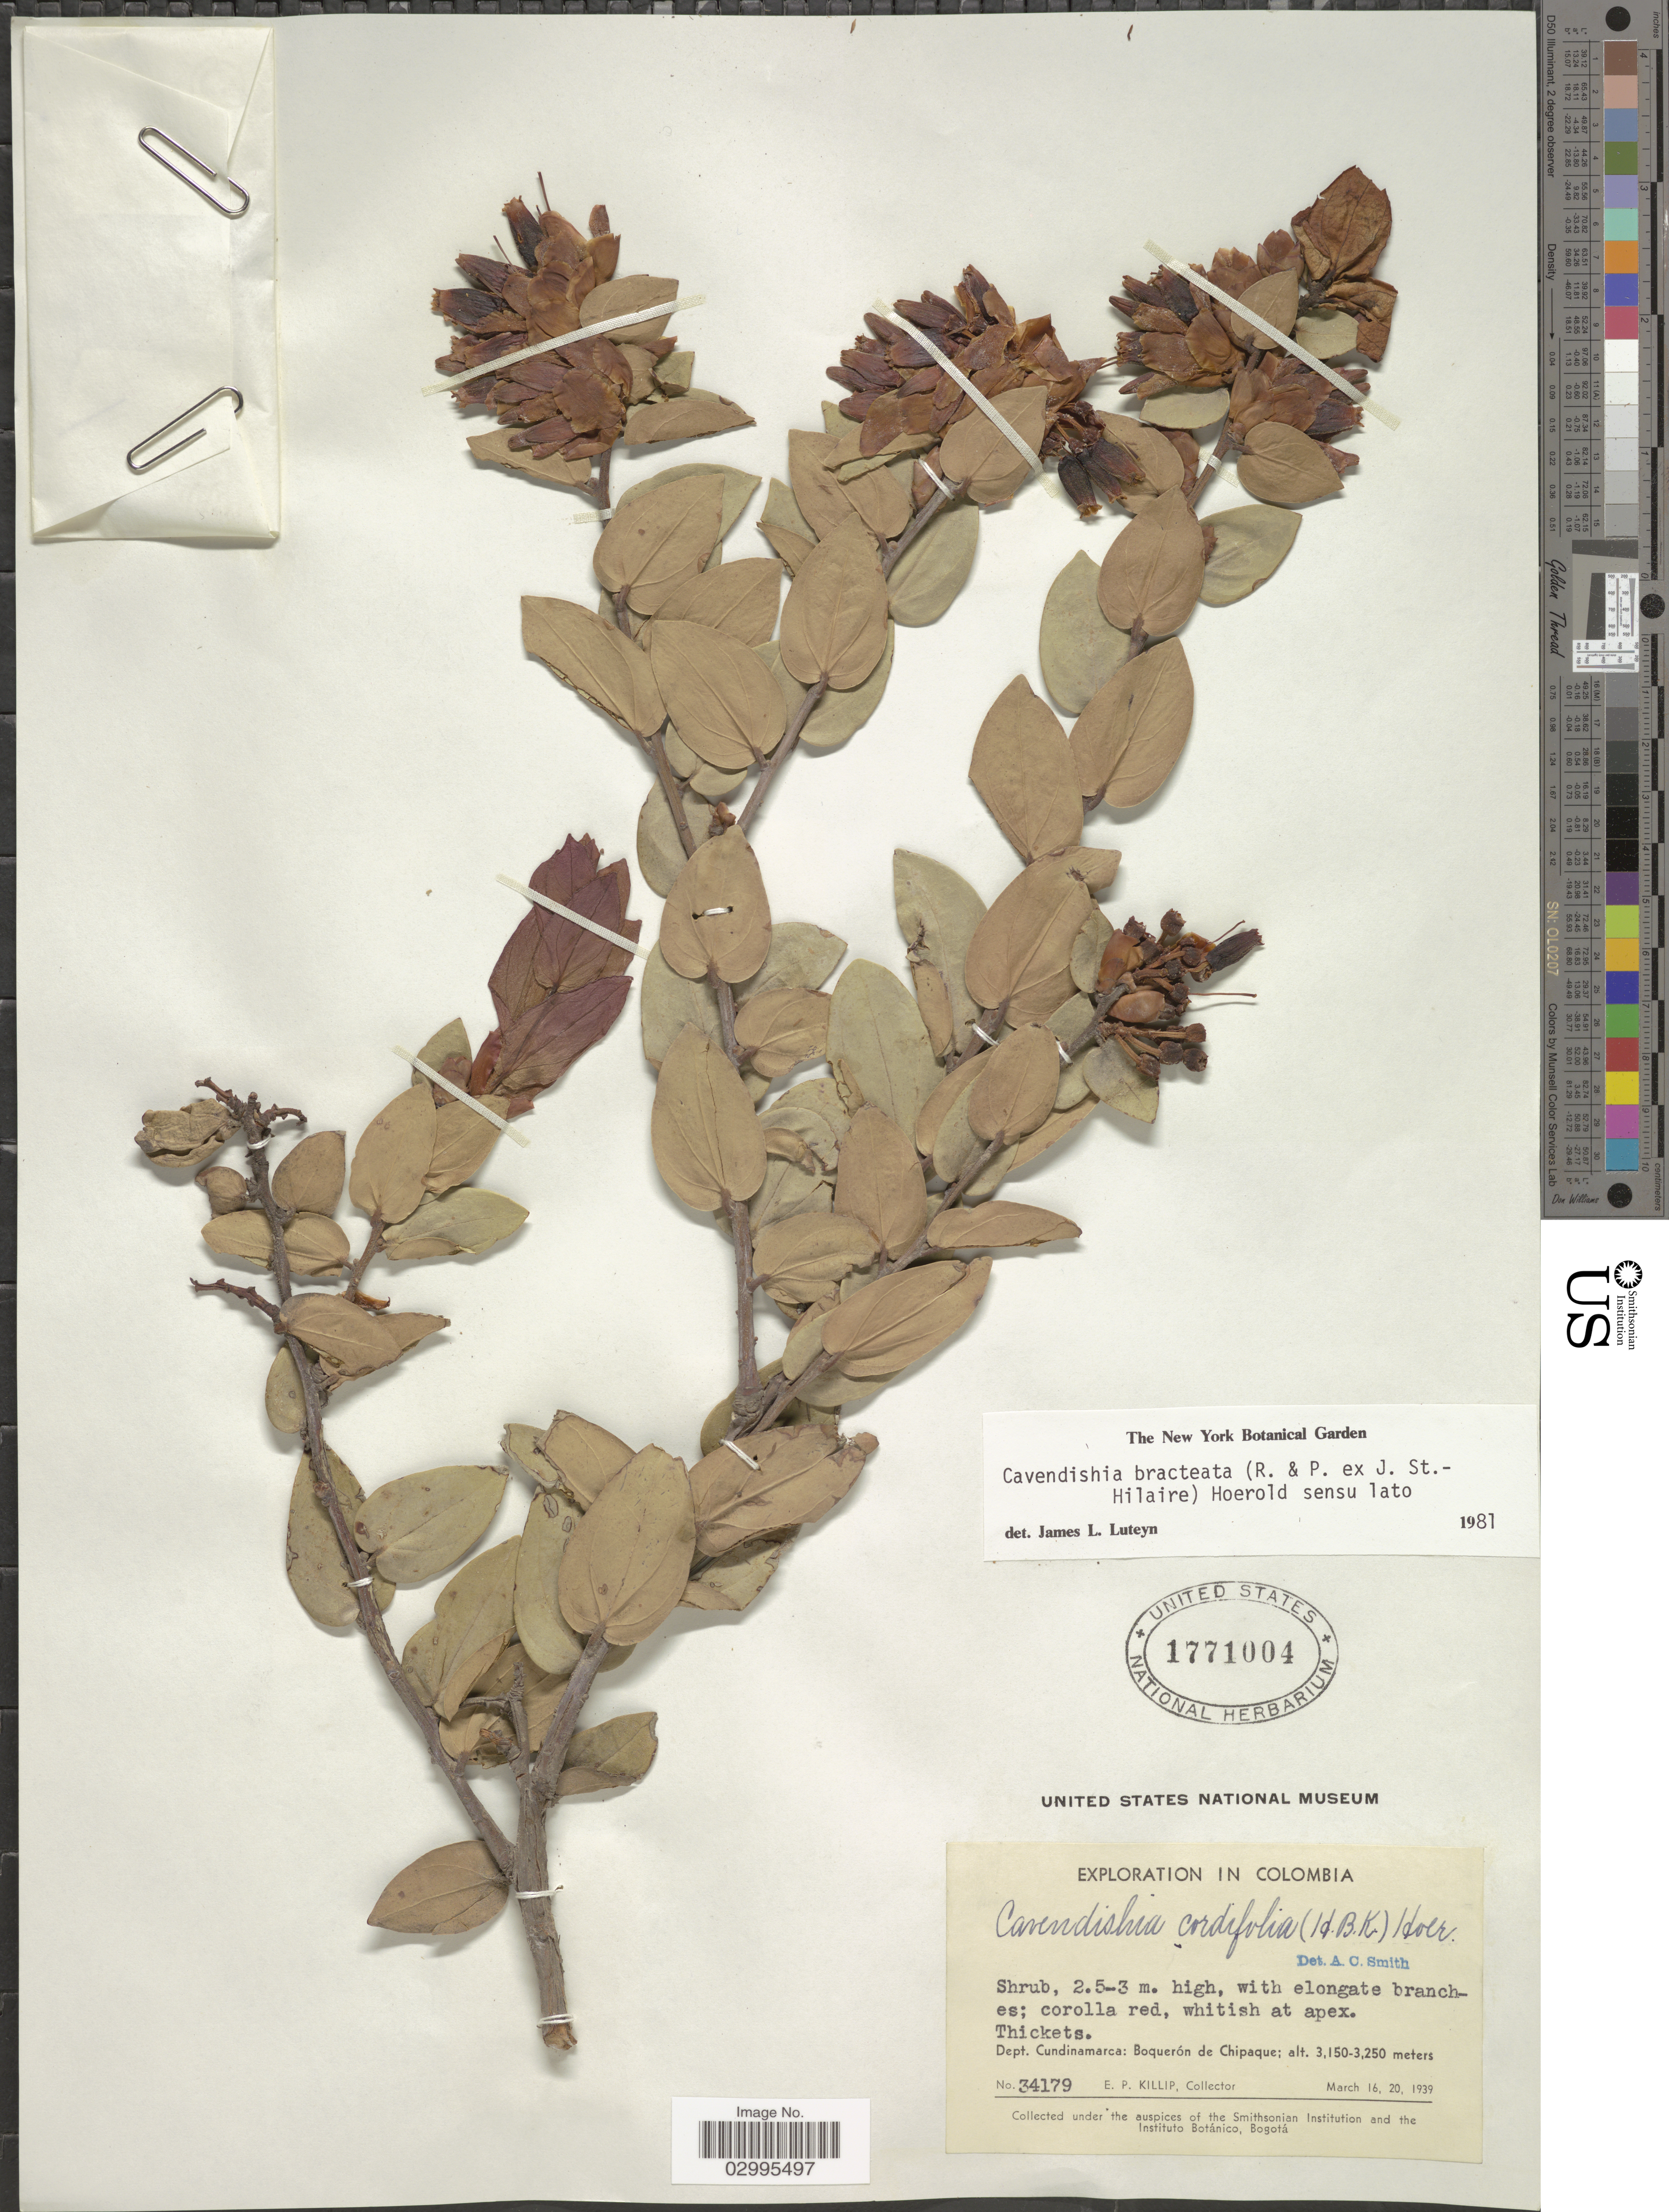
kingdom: Plantae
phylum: Tracheophyta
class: Magnoliopsida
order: Ericales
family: Ericaceae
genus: Cavendishia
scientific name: Cavendishia bracteata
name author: (Ruiz & Pav. ex J. St.-Hil.) Hoerold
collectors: E. P. Killip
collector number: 34179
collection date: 1939-03-16/1939-03-20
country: Colombia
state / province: Cundinamarca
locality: Dept. Cundinamarca: Boquerón de Chipaque.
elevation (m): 3150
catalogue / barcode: US 1771004